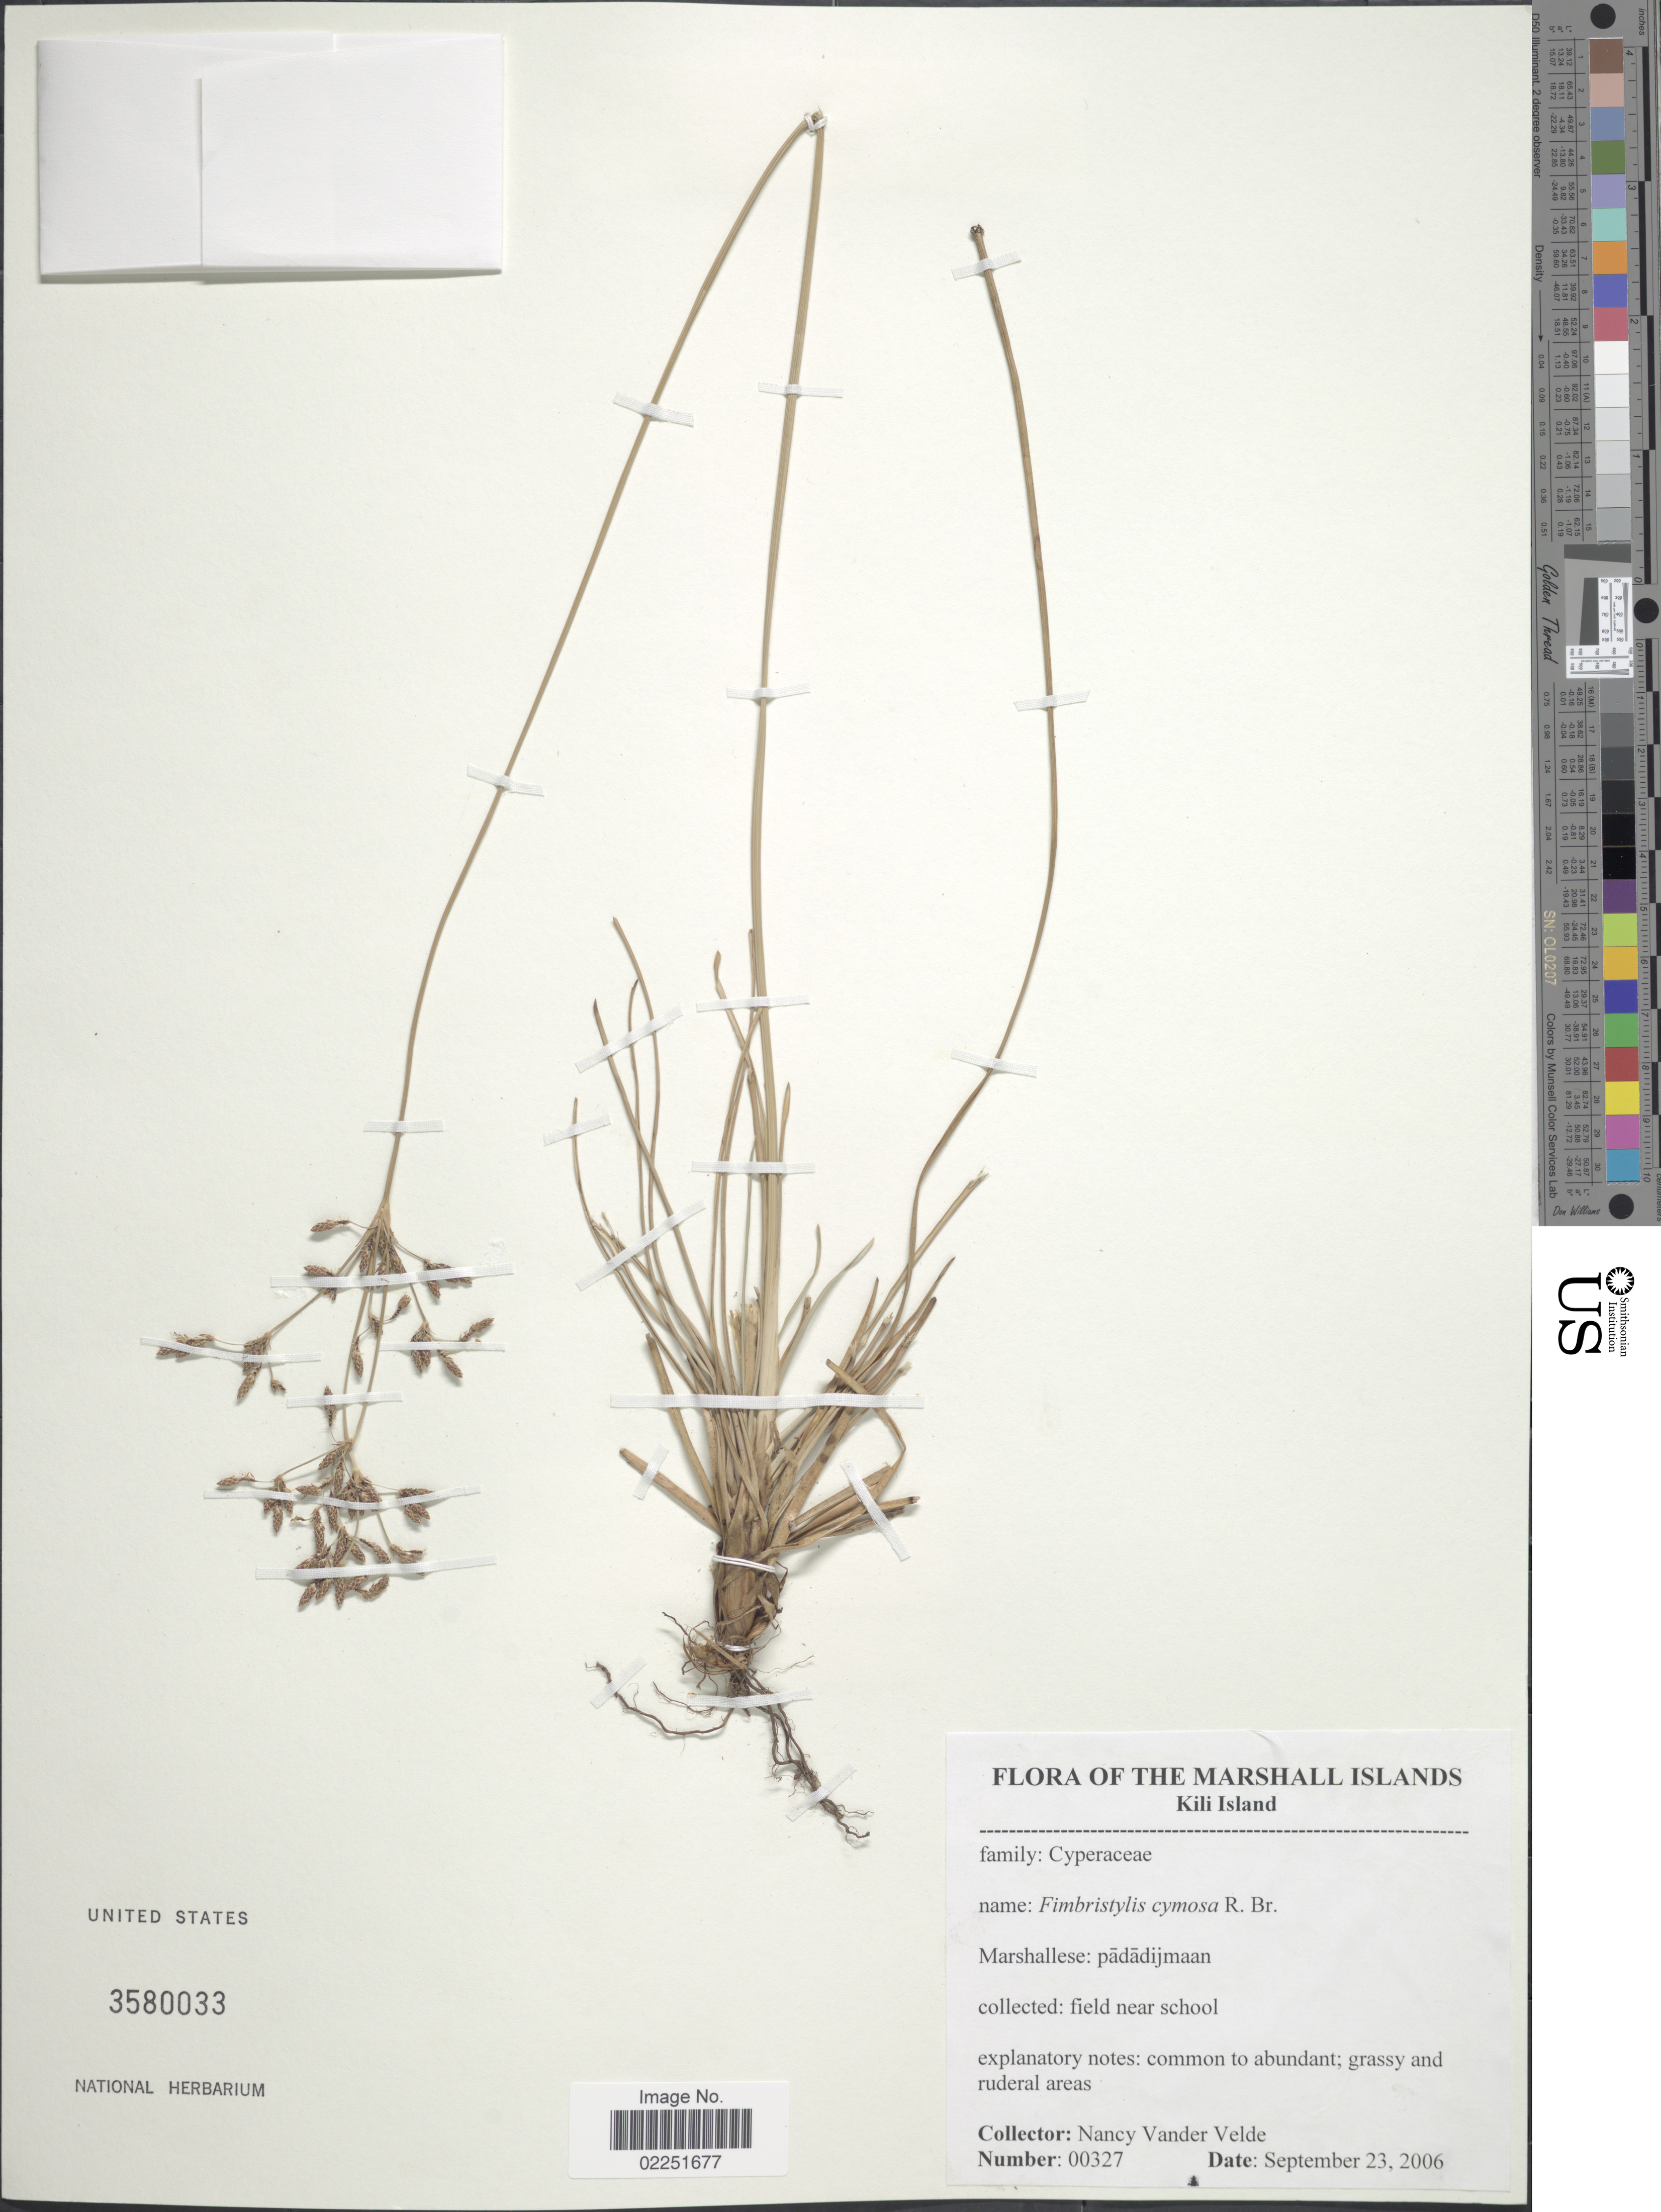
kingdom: Plantae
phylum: Tracheophyta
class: Liliopsida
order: Poales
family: Cyperaceae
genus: Fimbristylis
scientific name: Fimbristylis cymosa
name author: R. Br.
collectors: N. Vander Velde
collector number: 00327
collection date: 2006-09-23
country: Marshall Islands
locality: Kili Island, field near school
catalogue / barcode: US 3580033